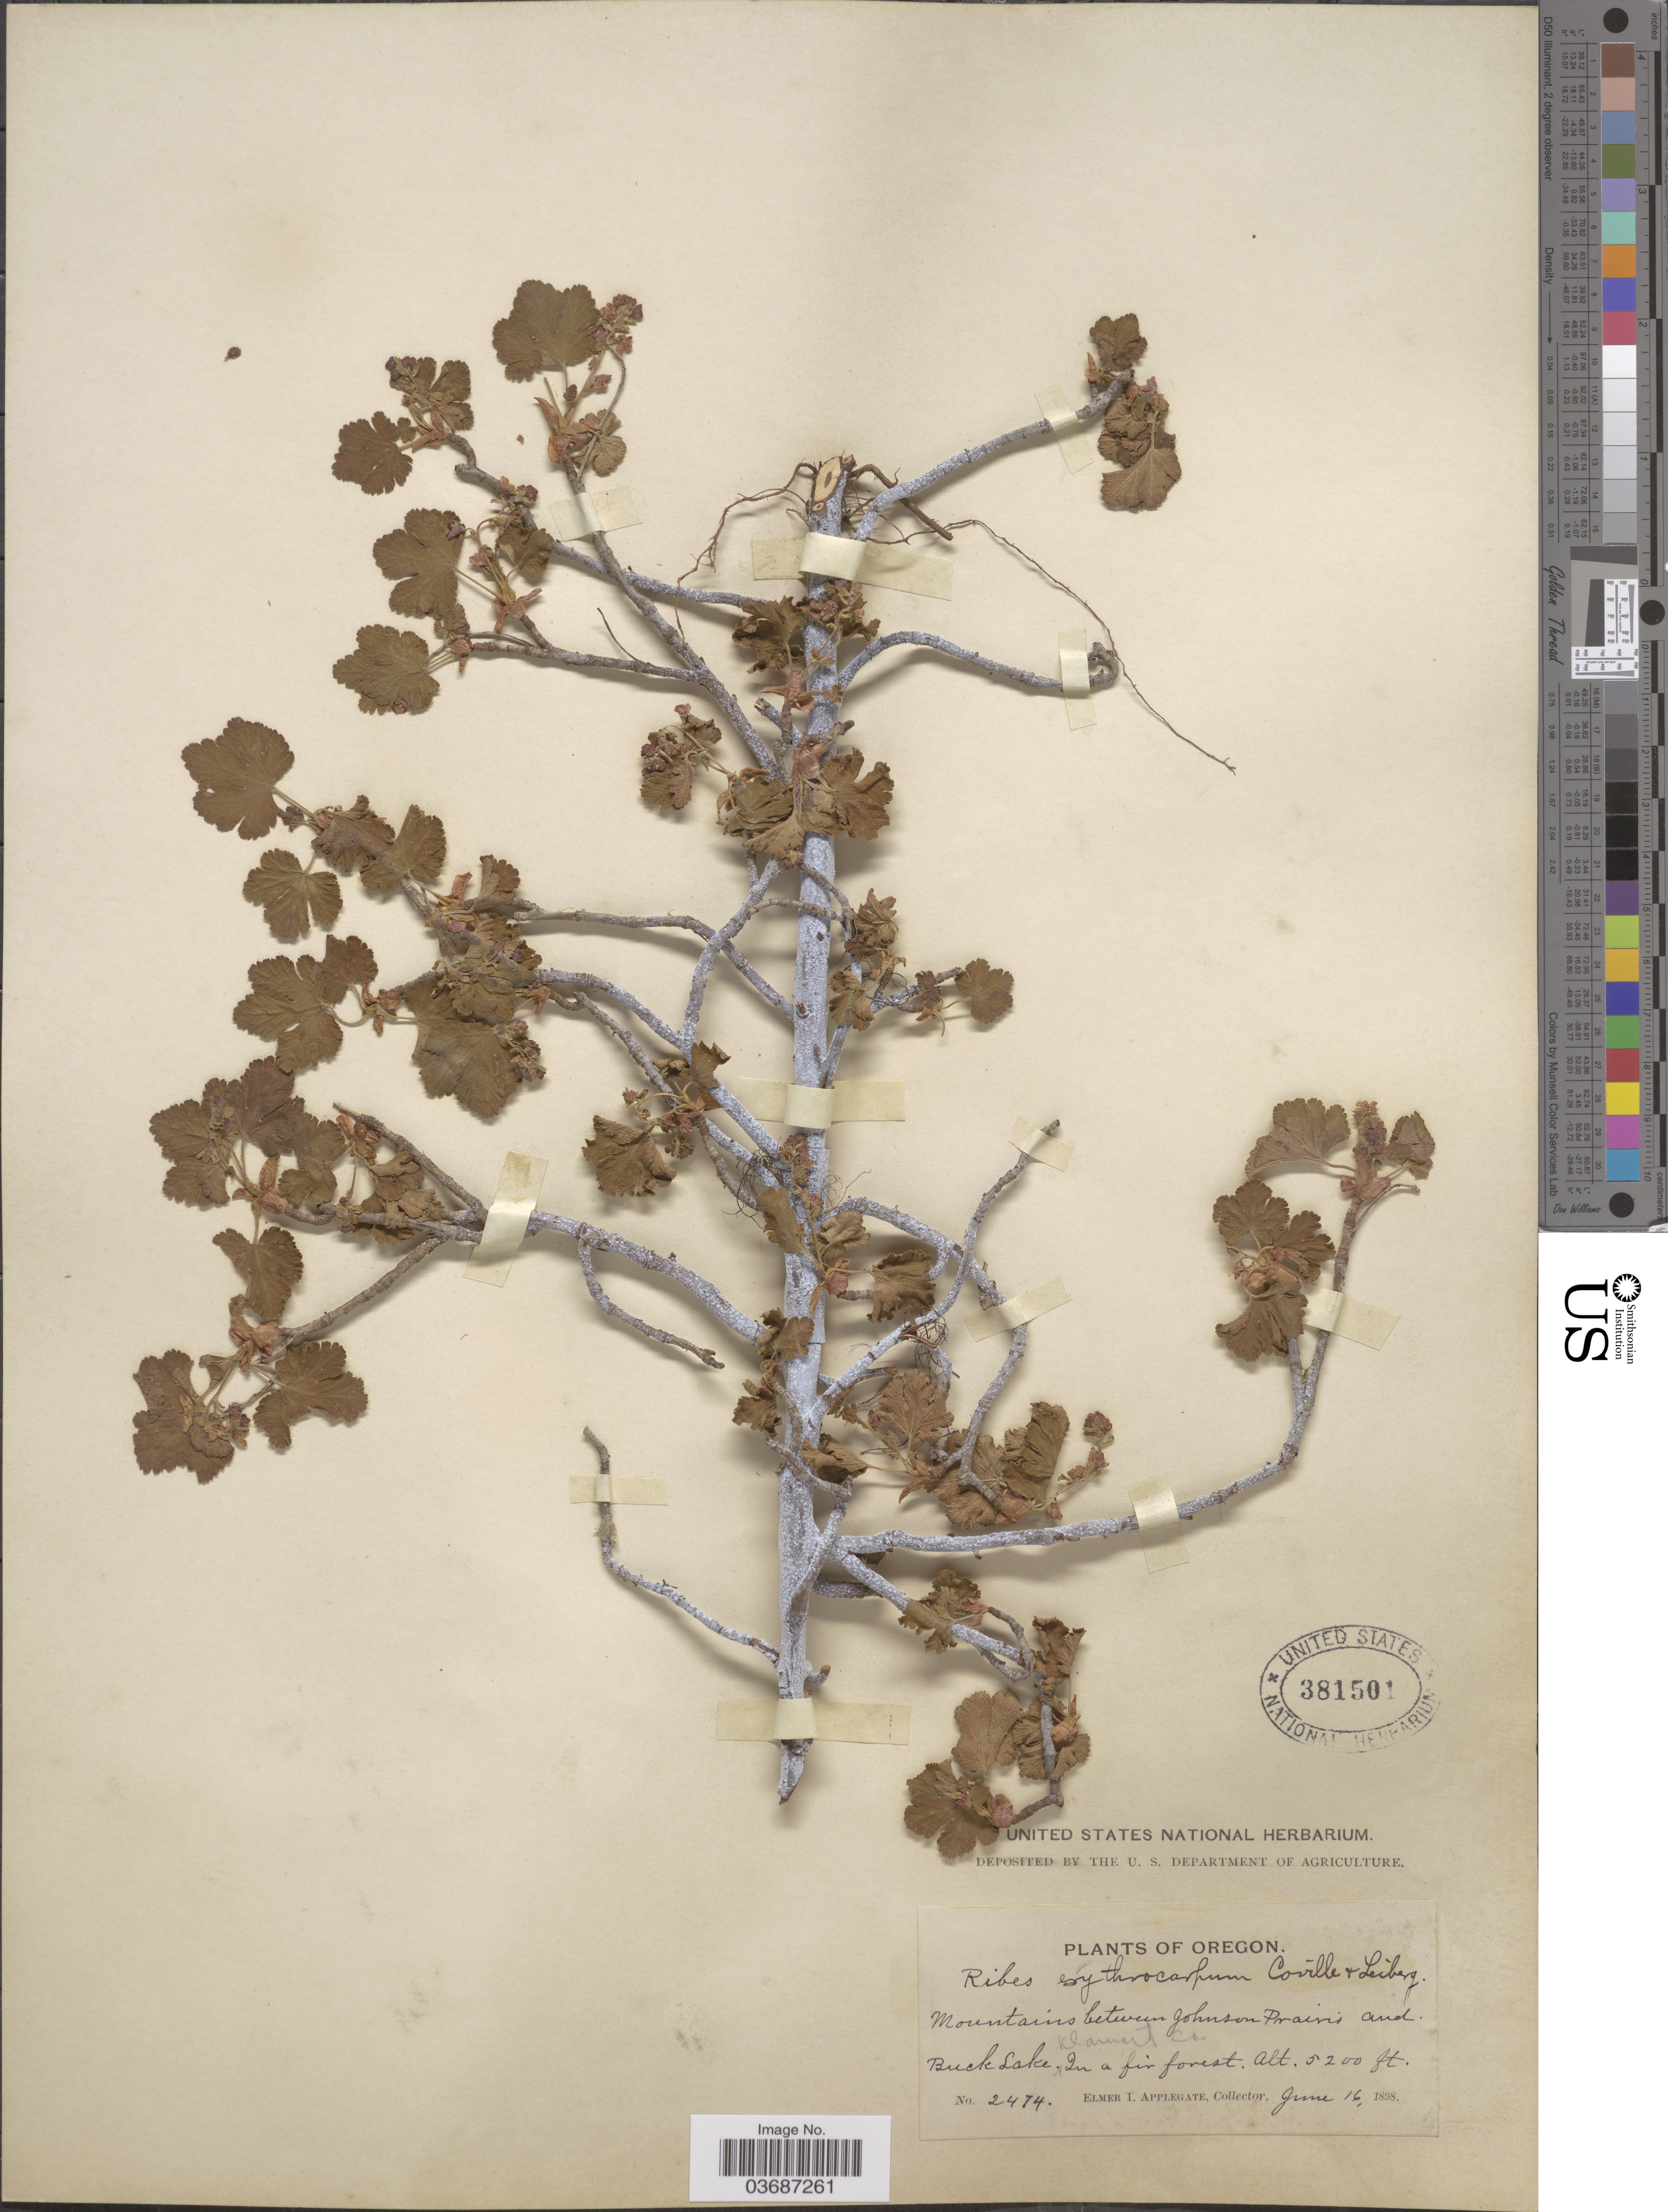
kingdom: Plantae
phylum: Tracheophyta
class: Magnoliopsida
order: Saxifragales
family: Grossulariaceae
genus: Ribes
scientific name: Ribes erythrocarpum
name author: Coville & Leiberg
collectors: E. I. Applegate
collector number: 2474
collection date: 1898-06-16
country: United States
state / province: Oregon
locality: Mountains between Johnson Prairie and Buck Lake. In a fir forest.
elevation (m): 1585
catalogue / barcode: US 381501